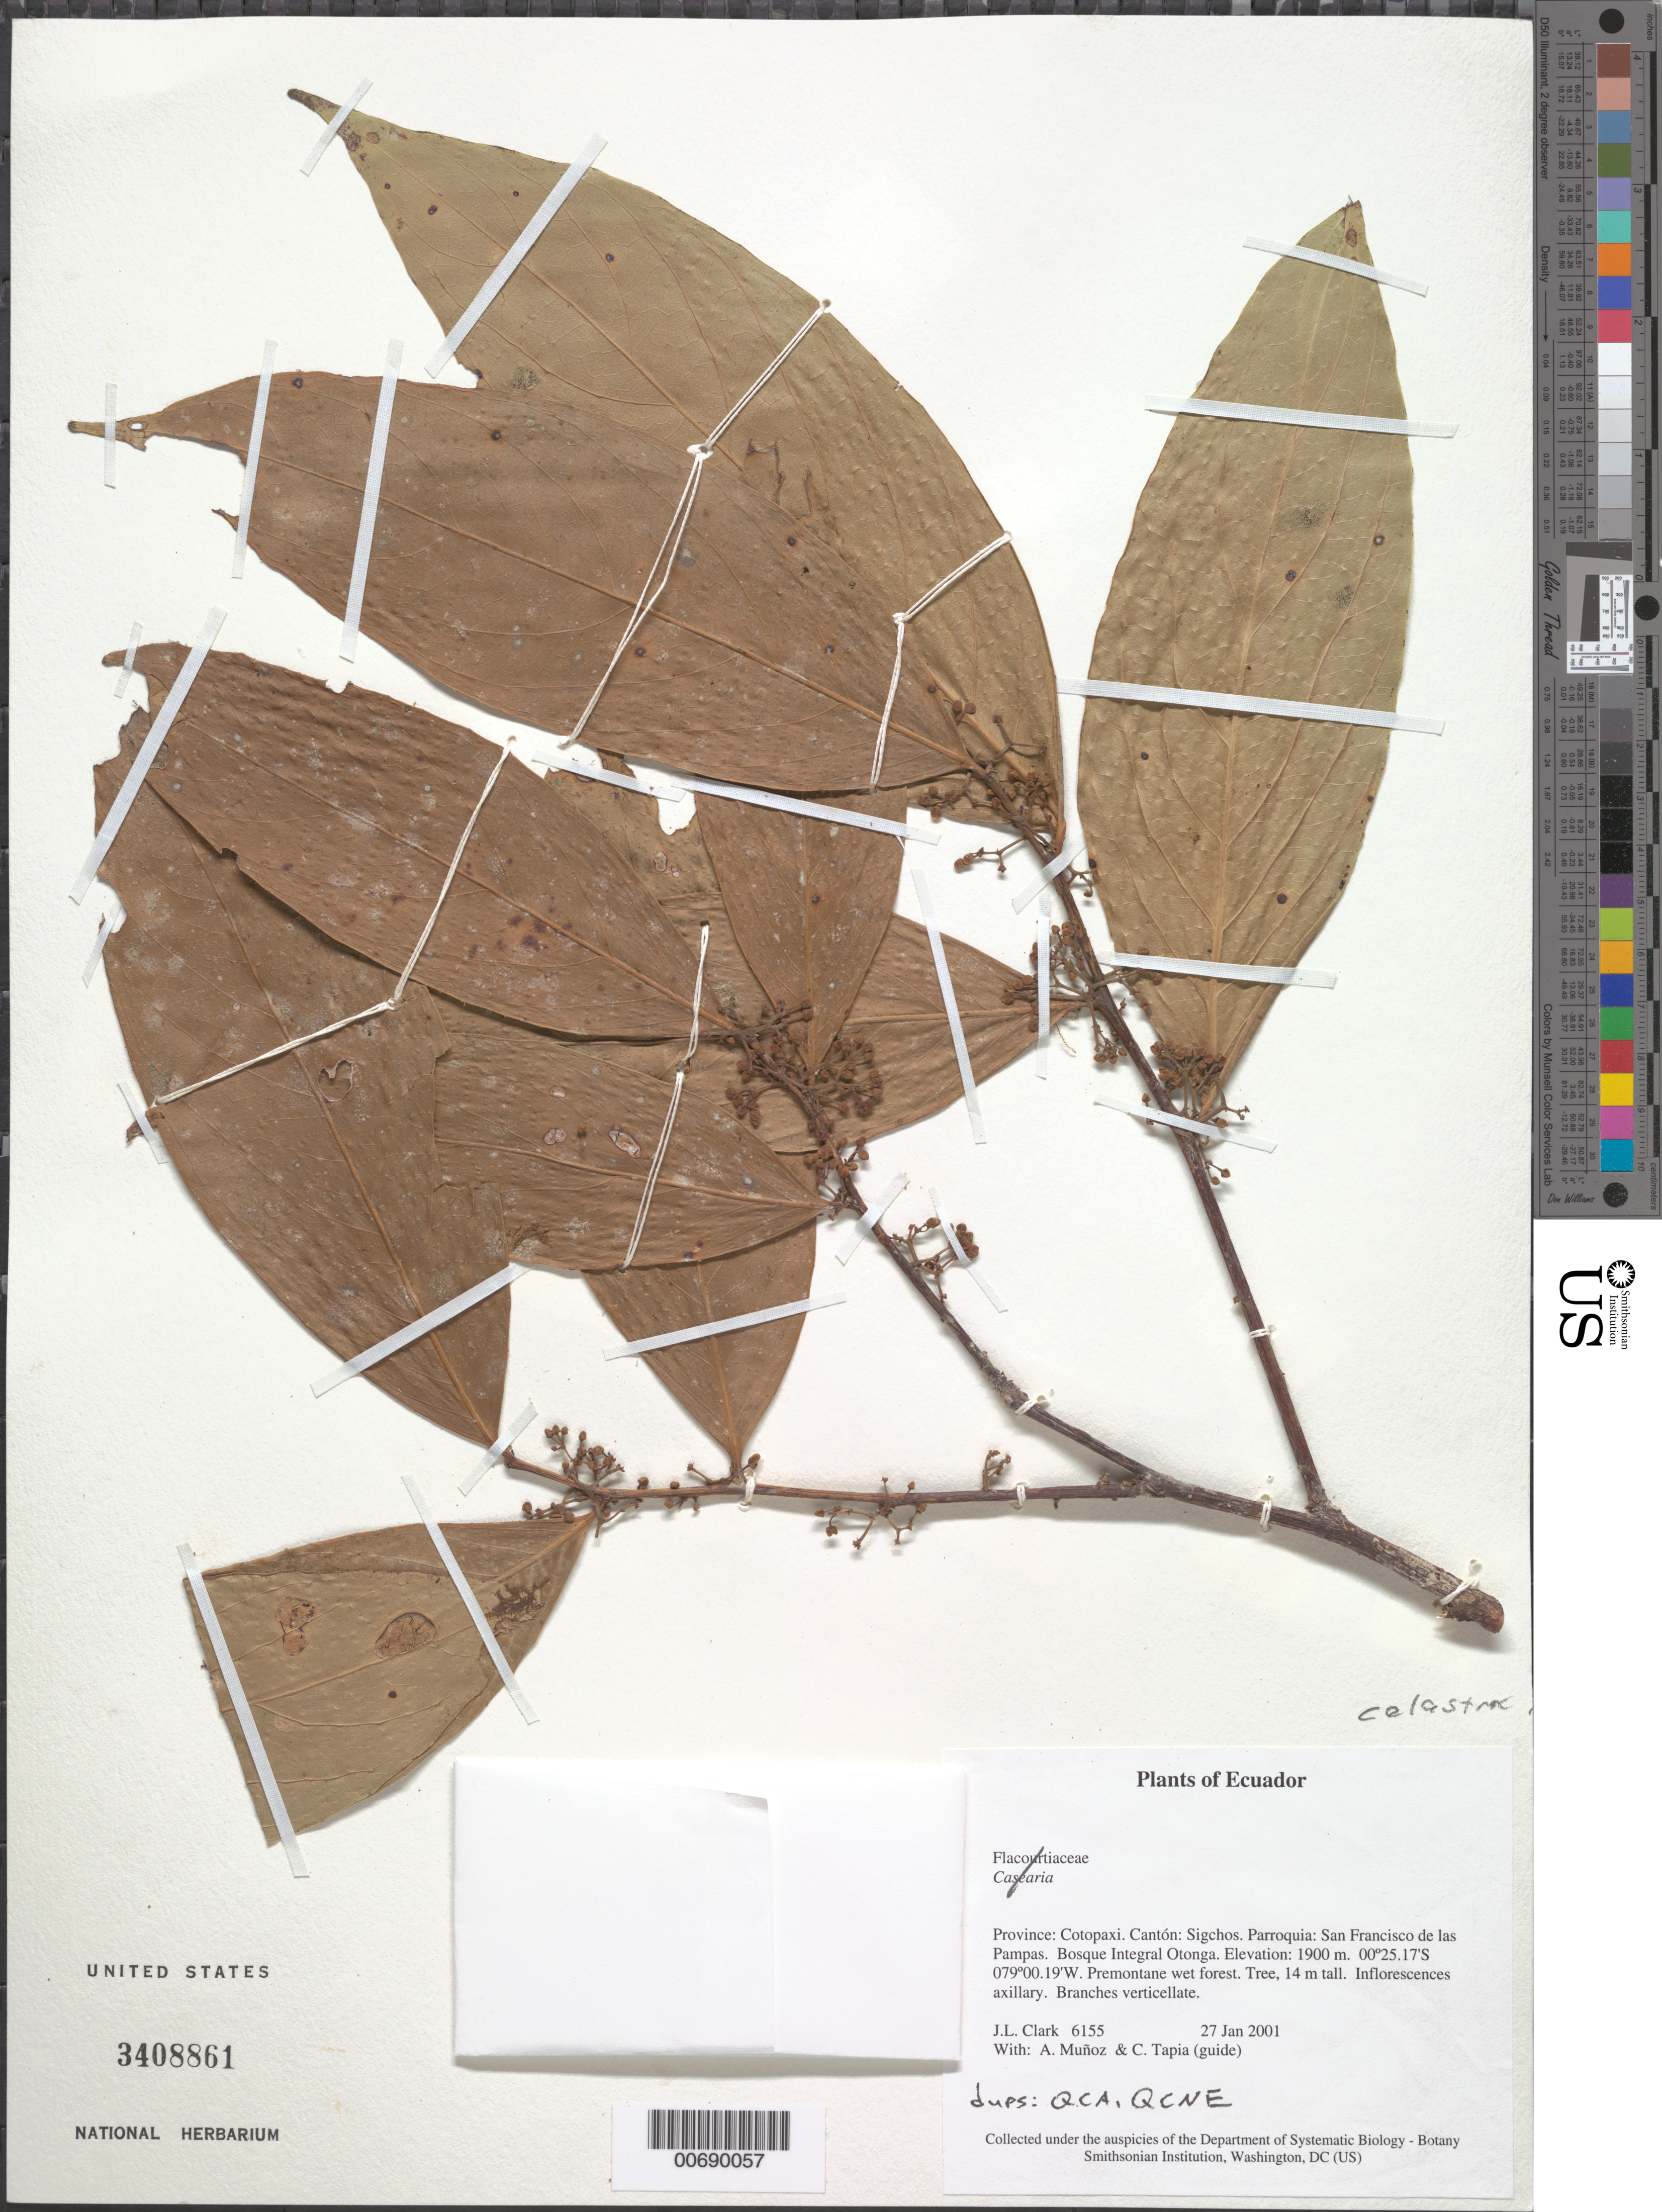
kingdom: Plantae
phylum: Tracheophyta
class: Magnoliopsida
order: Celastrales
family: Celastraceae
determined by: Liesner, R. L.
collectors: J. L. Clark, A. Muñoz & C. Tapia (guide)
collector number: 6155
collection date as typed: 27 Jan 2001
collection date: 2001-01-27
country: Ecuador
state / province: Cotopaxi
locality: Sigchos. Parroquia: San Francisco de las Pampas. Bosque Integral Otonga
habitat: Premontane wet forest.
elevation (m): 1900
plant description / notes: QCA, QCNE, US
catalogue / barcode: US 3408861